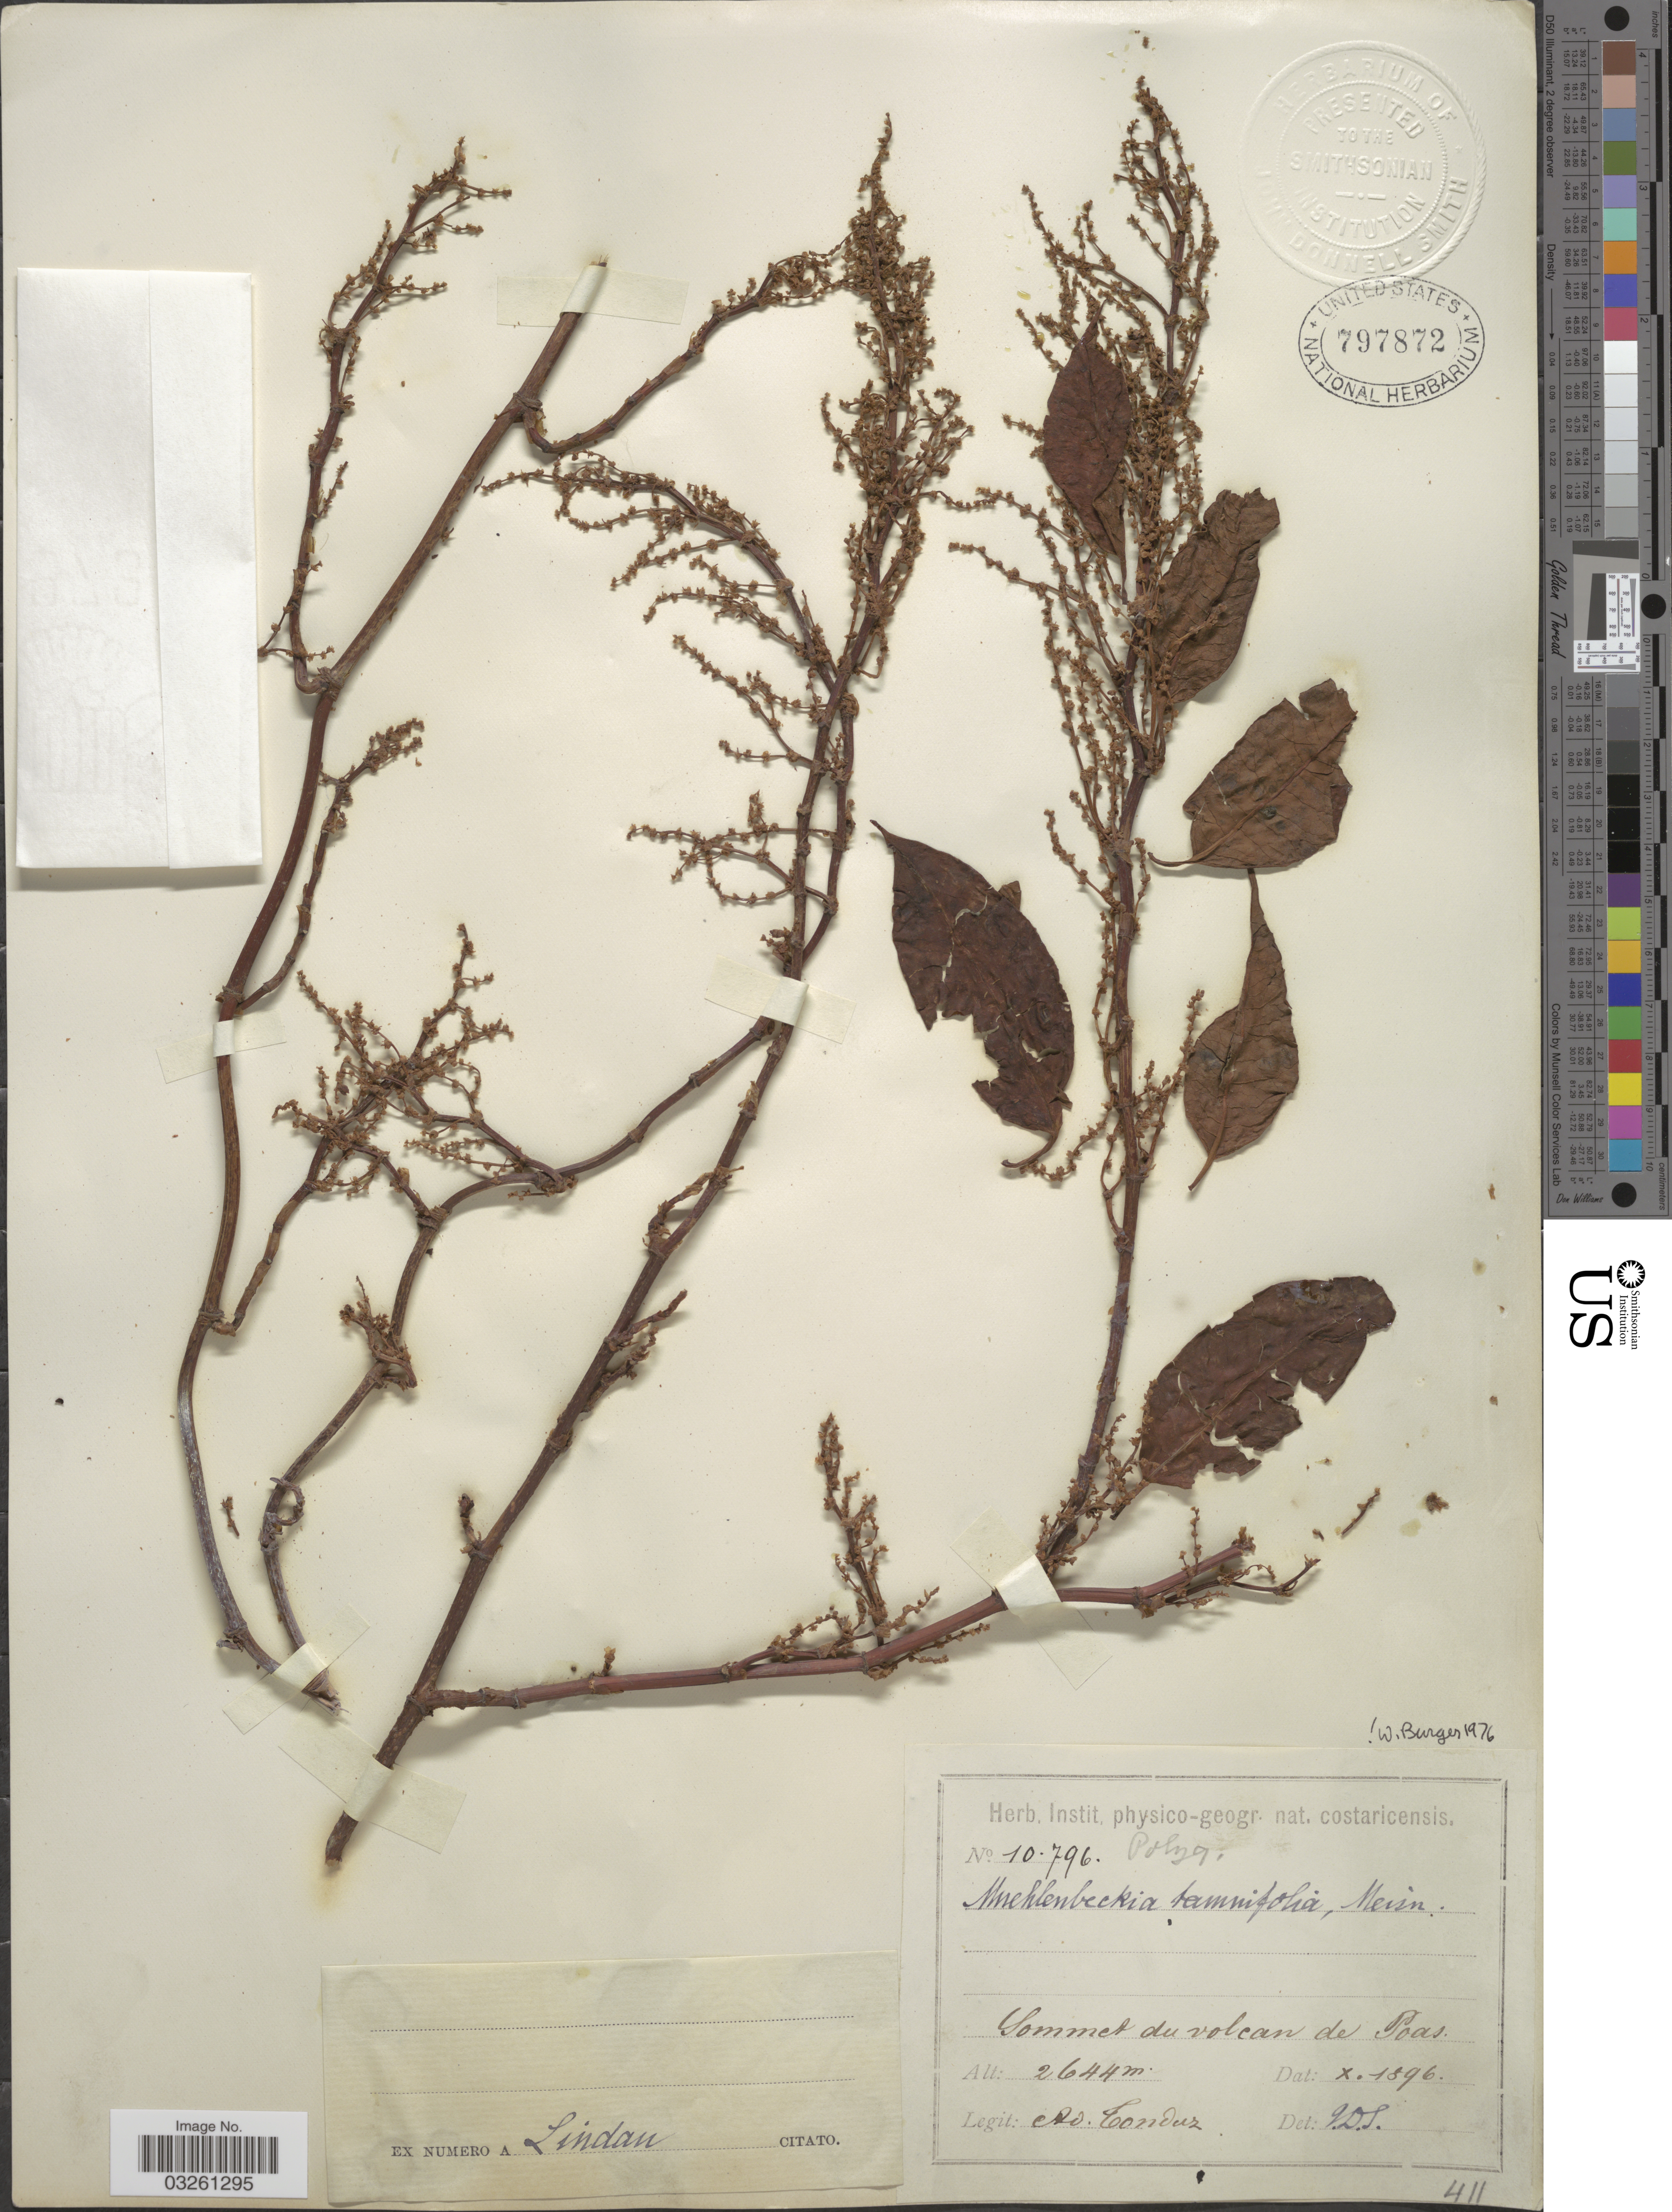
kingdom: Plantae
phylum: Tracheophyta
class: Magnoliopsida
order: Caryophyllales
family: Polygonaceae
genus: Muehlenbeckia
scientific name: Muehlenbeckia tamnifolia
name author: (Kunth) Meisn.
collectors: A. Tonduz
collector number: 10796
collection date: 1896-10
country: Costa Rica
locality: Sommet du volcan de Poas.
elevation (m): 2644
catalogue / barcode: US 797872